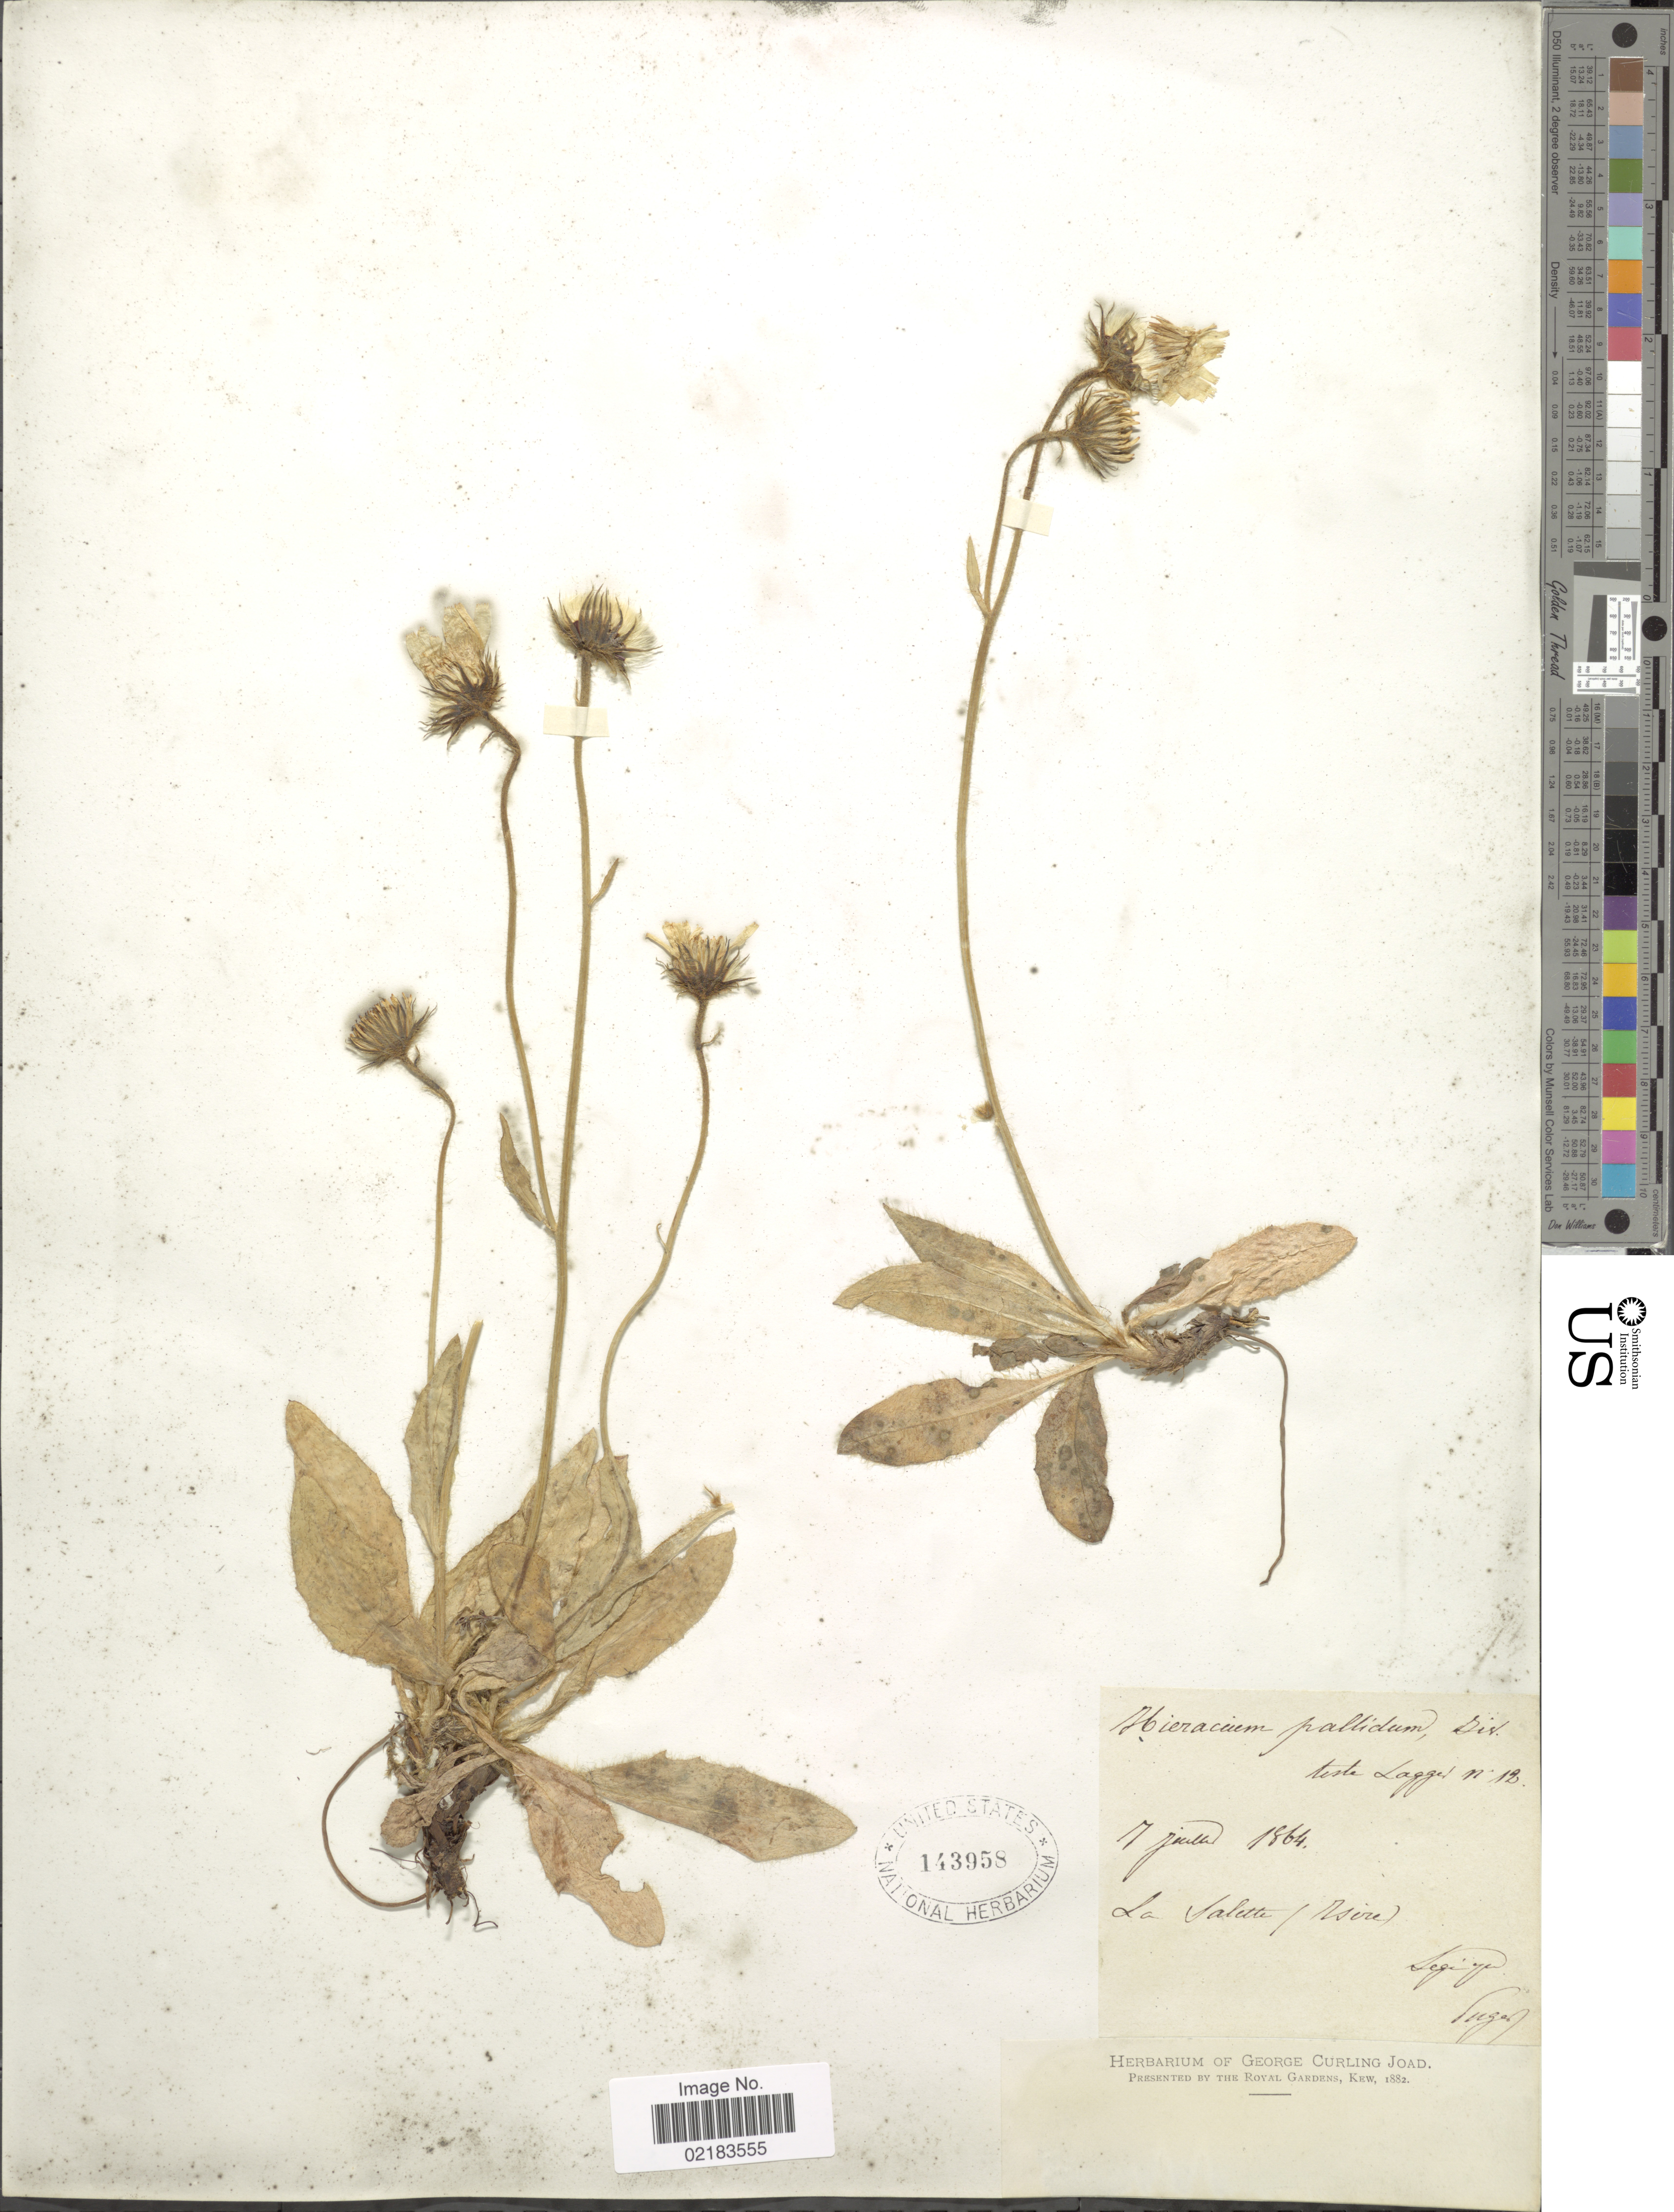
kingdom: Plantae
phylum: Tracheophyta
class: Magnoliopsida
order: Asterales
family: Asteraceae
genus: Hieracium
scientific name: Hieracium schmidtii subsp. pallidum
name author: (Biv.) O. Bolòs & Vigo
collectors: -. Puget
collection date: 1864-07-07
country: France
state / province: Auvergne-Rhône-Alpes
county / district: Isère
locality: La Salette (Isere)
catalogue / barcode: US 143958